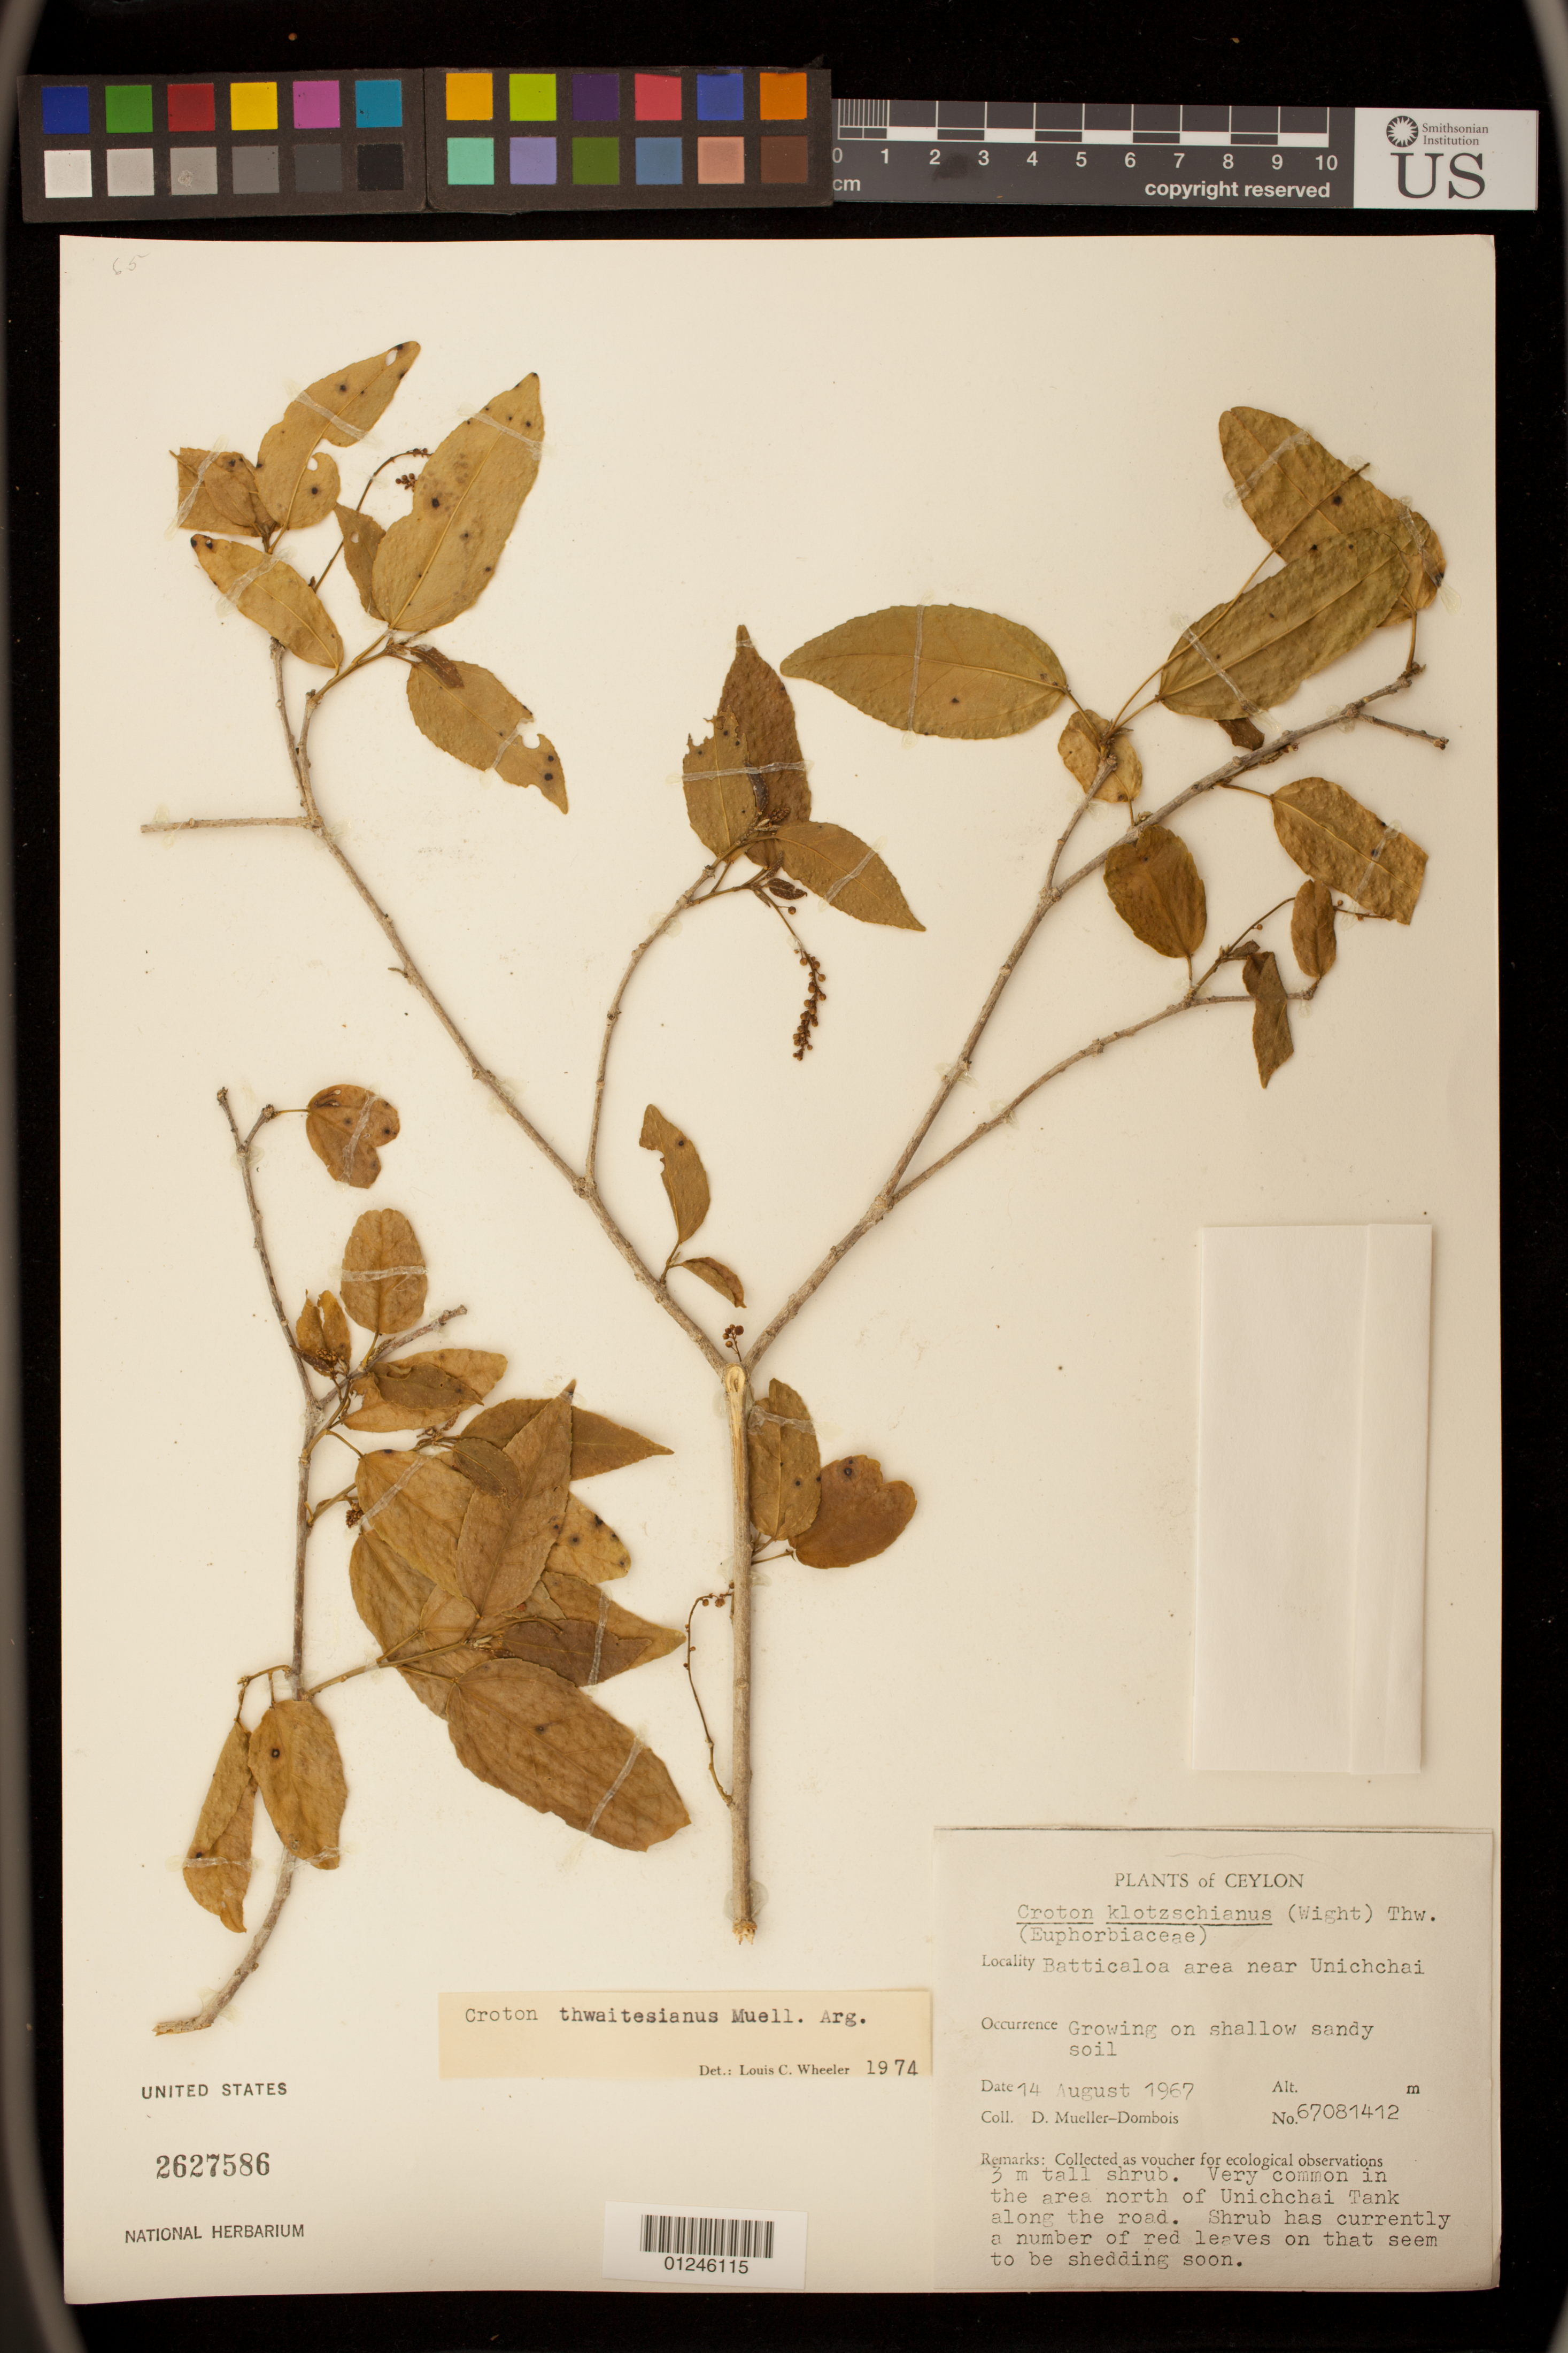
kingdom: Plantae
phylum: Tracheophyta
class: Magnoliopsida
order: Malpighiales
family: Euphorbiaceae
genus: Croton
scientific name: Croton thwaitesianus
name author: Müll. Arg.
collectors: D. Mueller-Dombois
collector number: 67081412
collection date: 1967-08-14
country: Sri Lanka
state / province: Eastern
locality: Batticaloa area near Unichchai.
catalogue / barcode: US 2627586